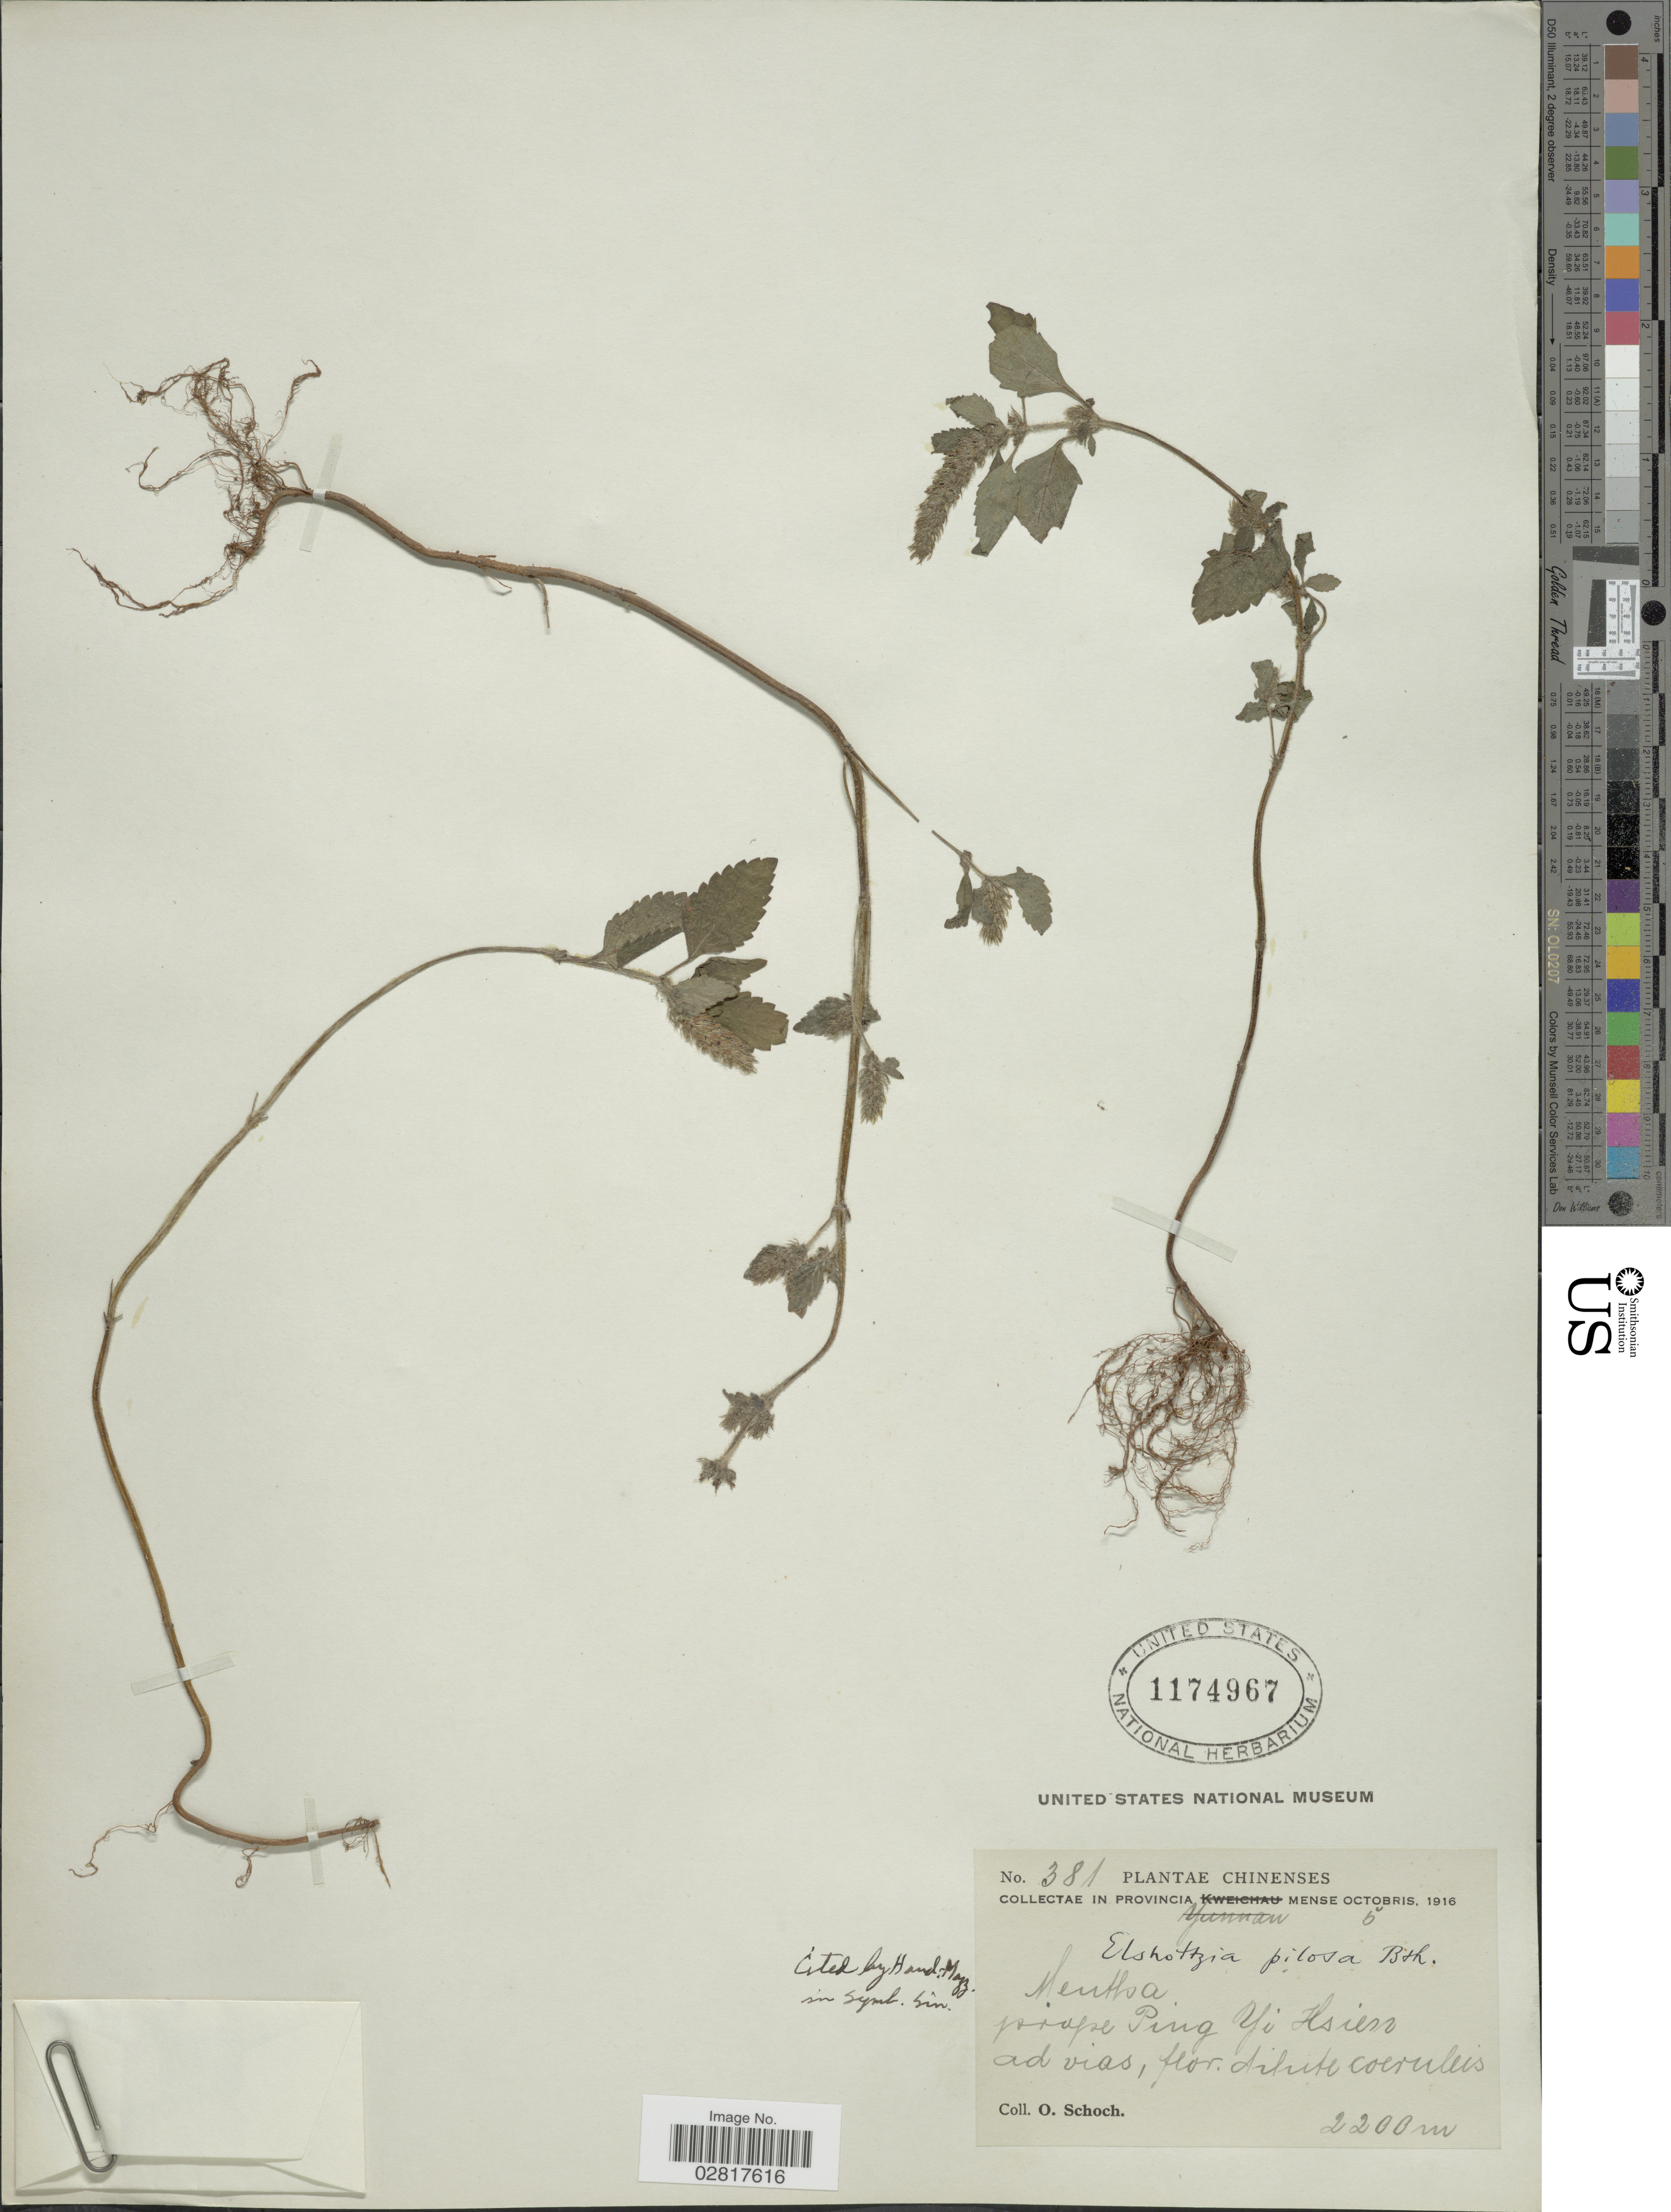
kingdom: Plantae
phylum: Tracheophyta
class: Magnoliopsida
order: Lamiales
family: Lamiaceae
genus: Elsholtzia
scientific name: Elsholtzia pilosa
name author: (Benth.) Benth.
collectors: O. Schoch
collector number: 381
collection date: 1916-10-06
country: China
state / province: Yunnan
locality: Prope Ping Yi Hsien ad vias, flor. dilute [interpreted] coeruleis [interpreted].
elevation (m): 2200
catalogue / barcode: US 1174967